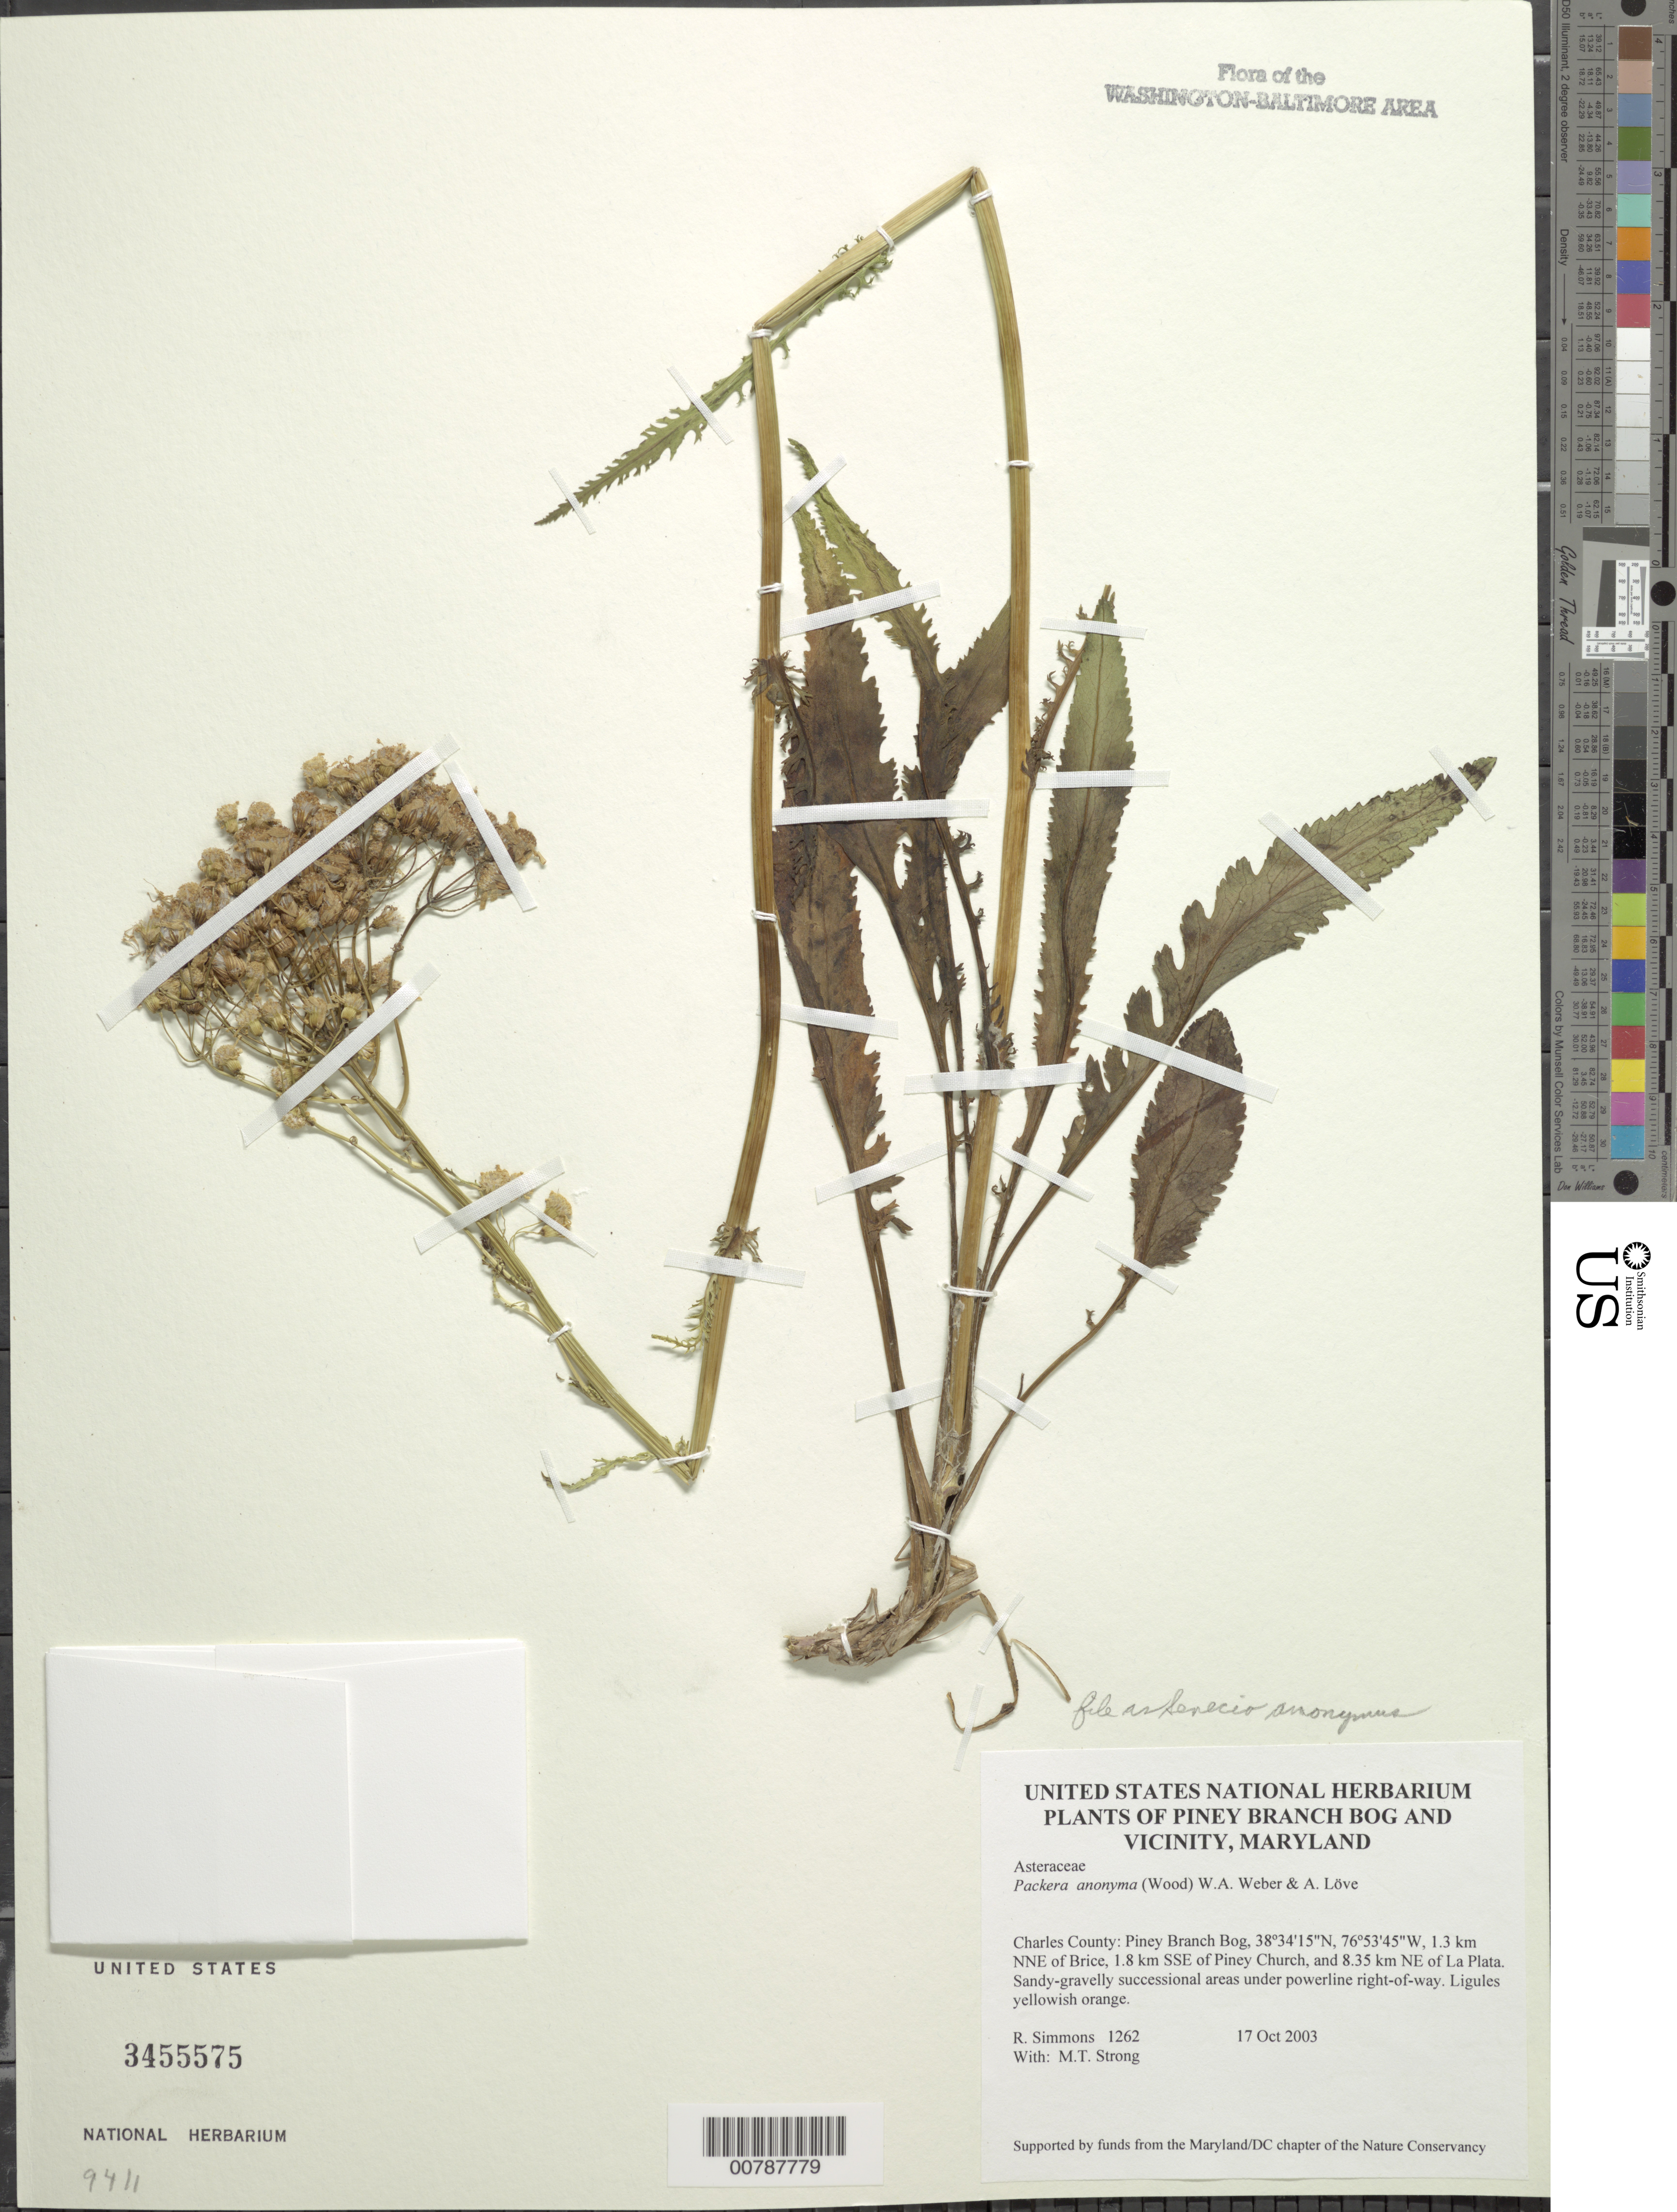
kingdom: Plantae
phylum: Tracheophyta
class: Magnoliopsida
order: Asterales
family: Asteraceae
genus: Packera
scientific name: Packera anonyma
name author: (Alph. Wood) W.A. Weber & Á. Löve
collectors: R. H. Simmons & M. T. Strong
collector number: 1262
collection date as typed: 17 October 2003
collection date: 2003-10-17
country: United States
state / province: Maryland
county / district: Charles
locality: Piney Branch Bog, 1.3 km NNE of Brice, 1.8 km SSE of Piney Church, and 8.35 km NE of La Plata.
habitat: Sandy-gravelly successional areas under powerline right-of-way.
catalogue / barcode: US 3455575